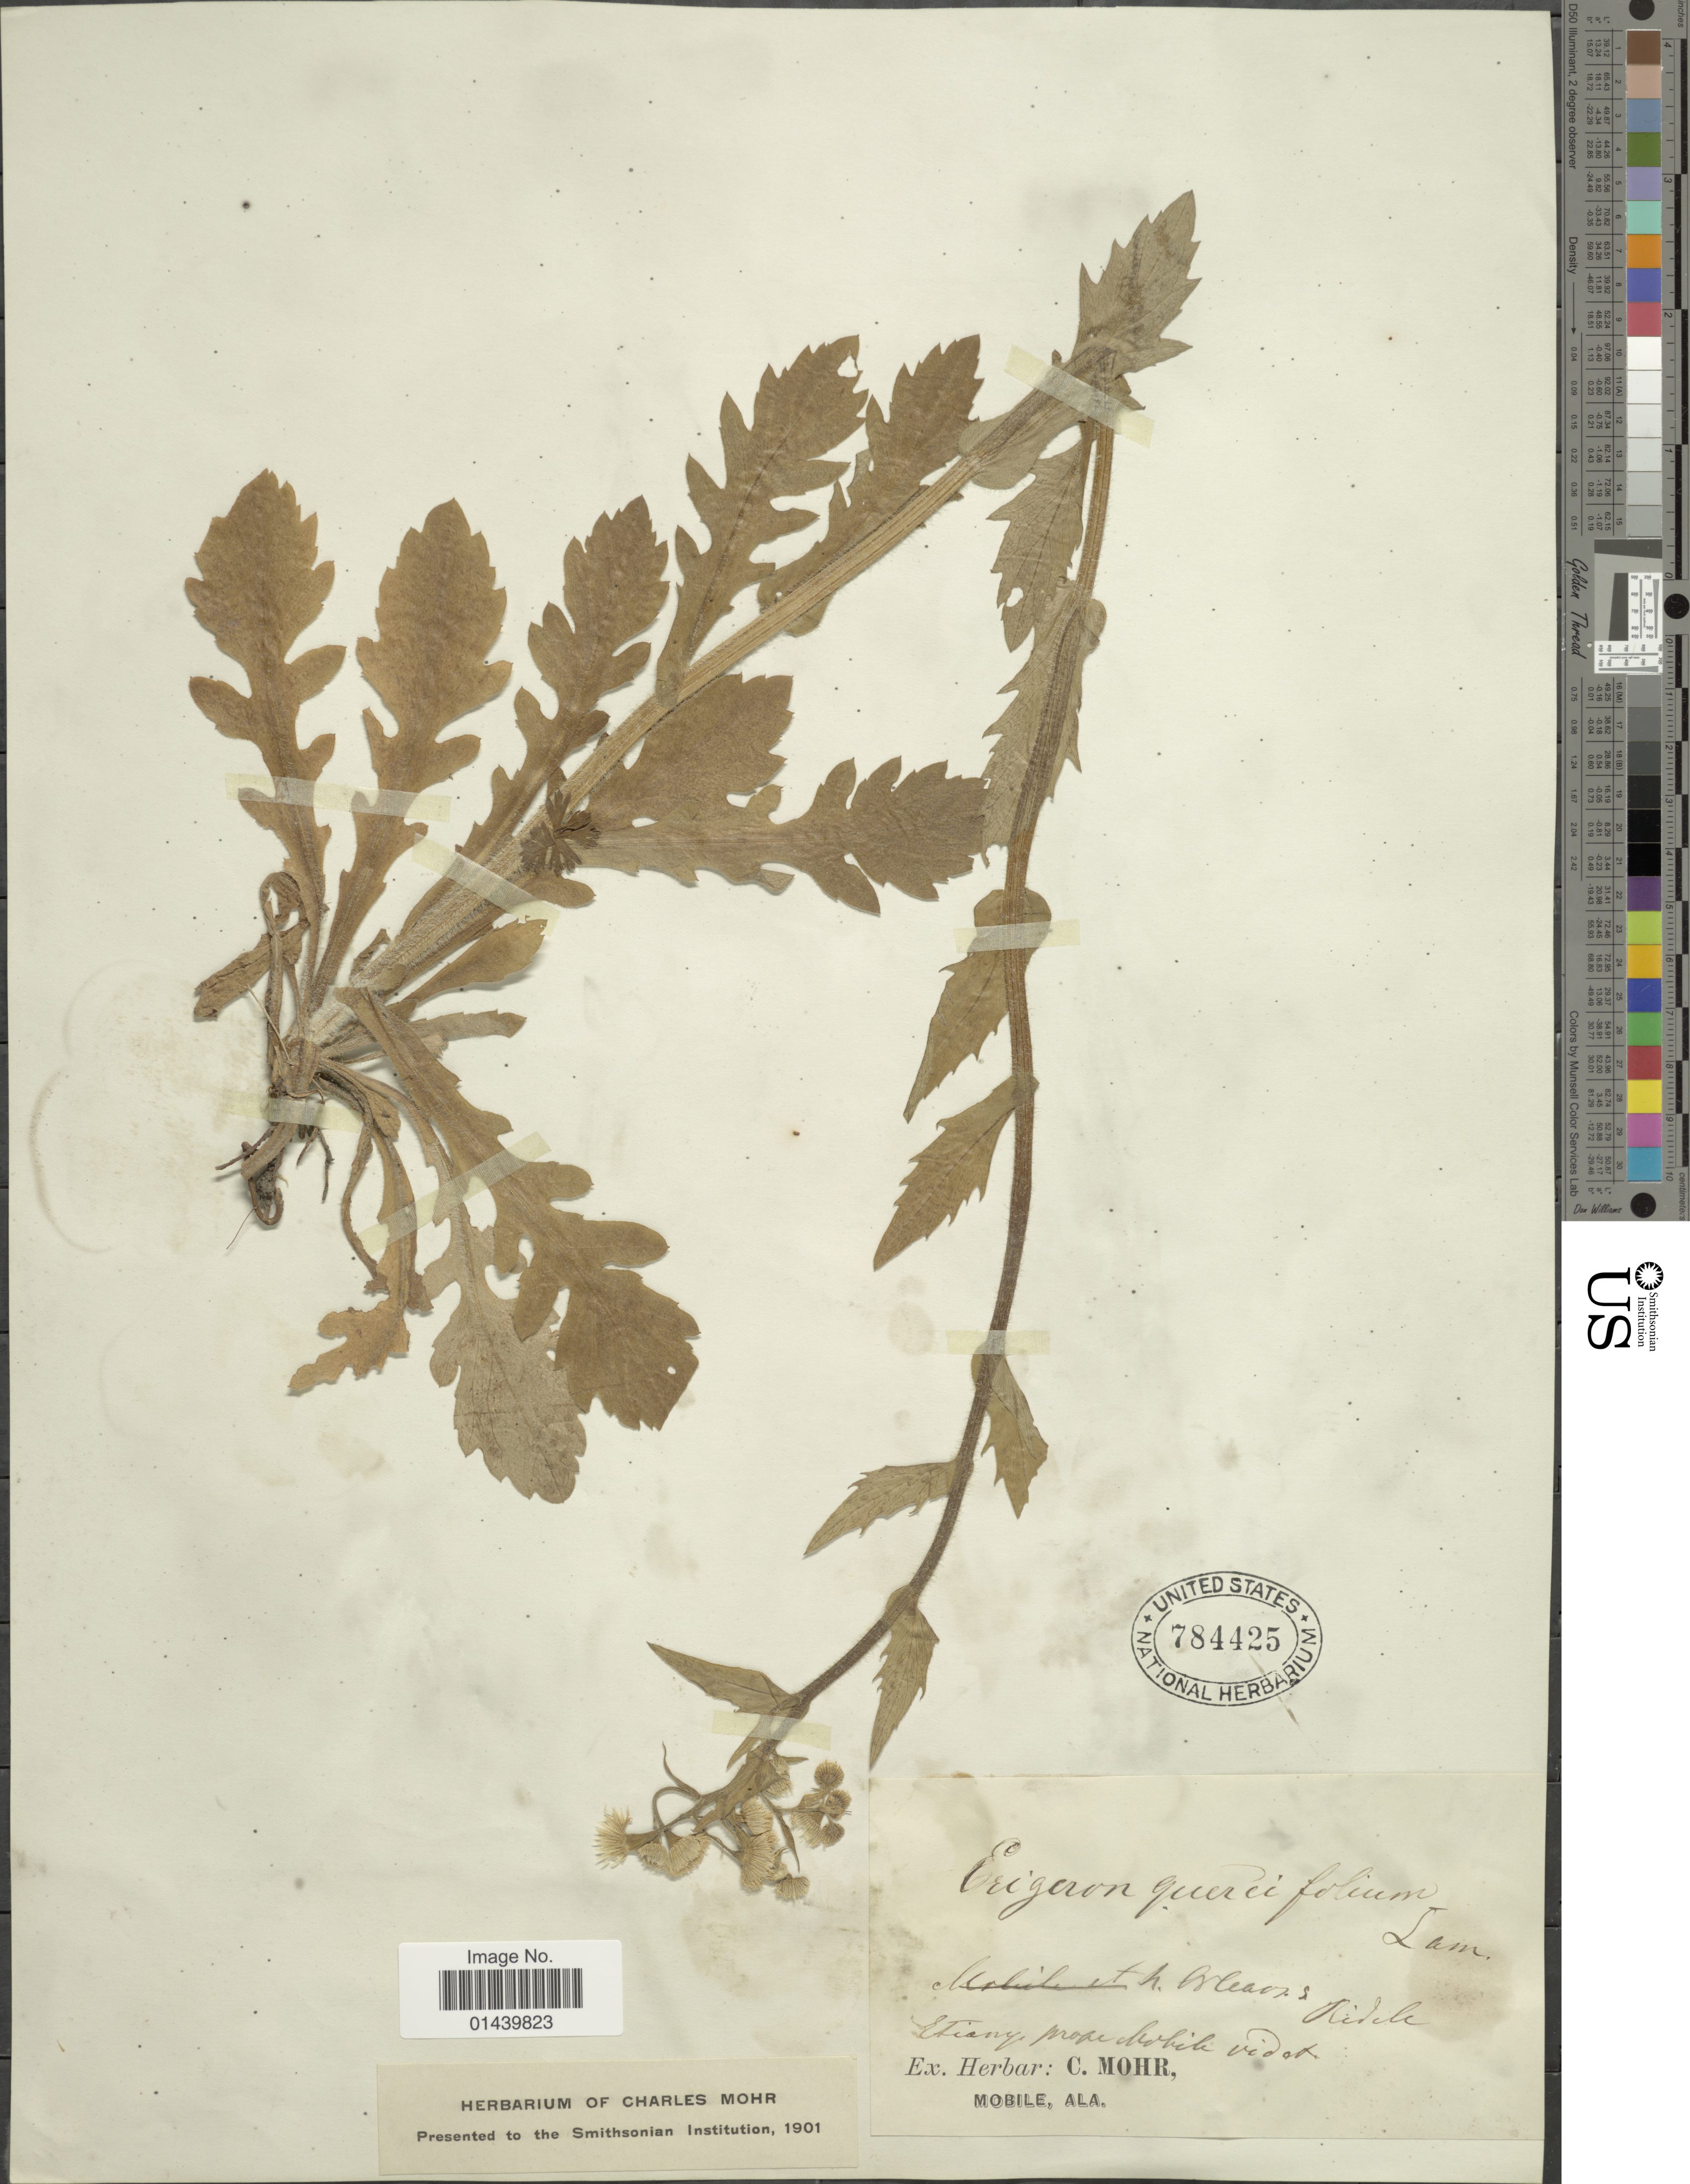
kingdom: Plantae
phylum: Tracheophyta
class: Magnoliopsida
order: Asterales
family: Asteraceae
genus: Erigeron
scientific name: Erigeron quercifolius Lam.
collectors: ex herb. Charles Mohr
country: United States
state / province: Alabama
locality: N. Osleans s Ridele. Eting prope Mobile vidat.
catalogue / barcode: US 784425